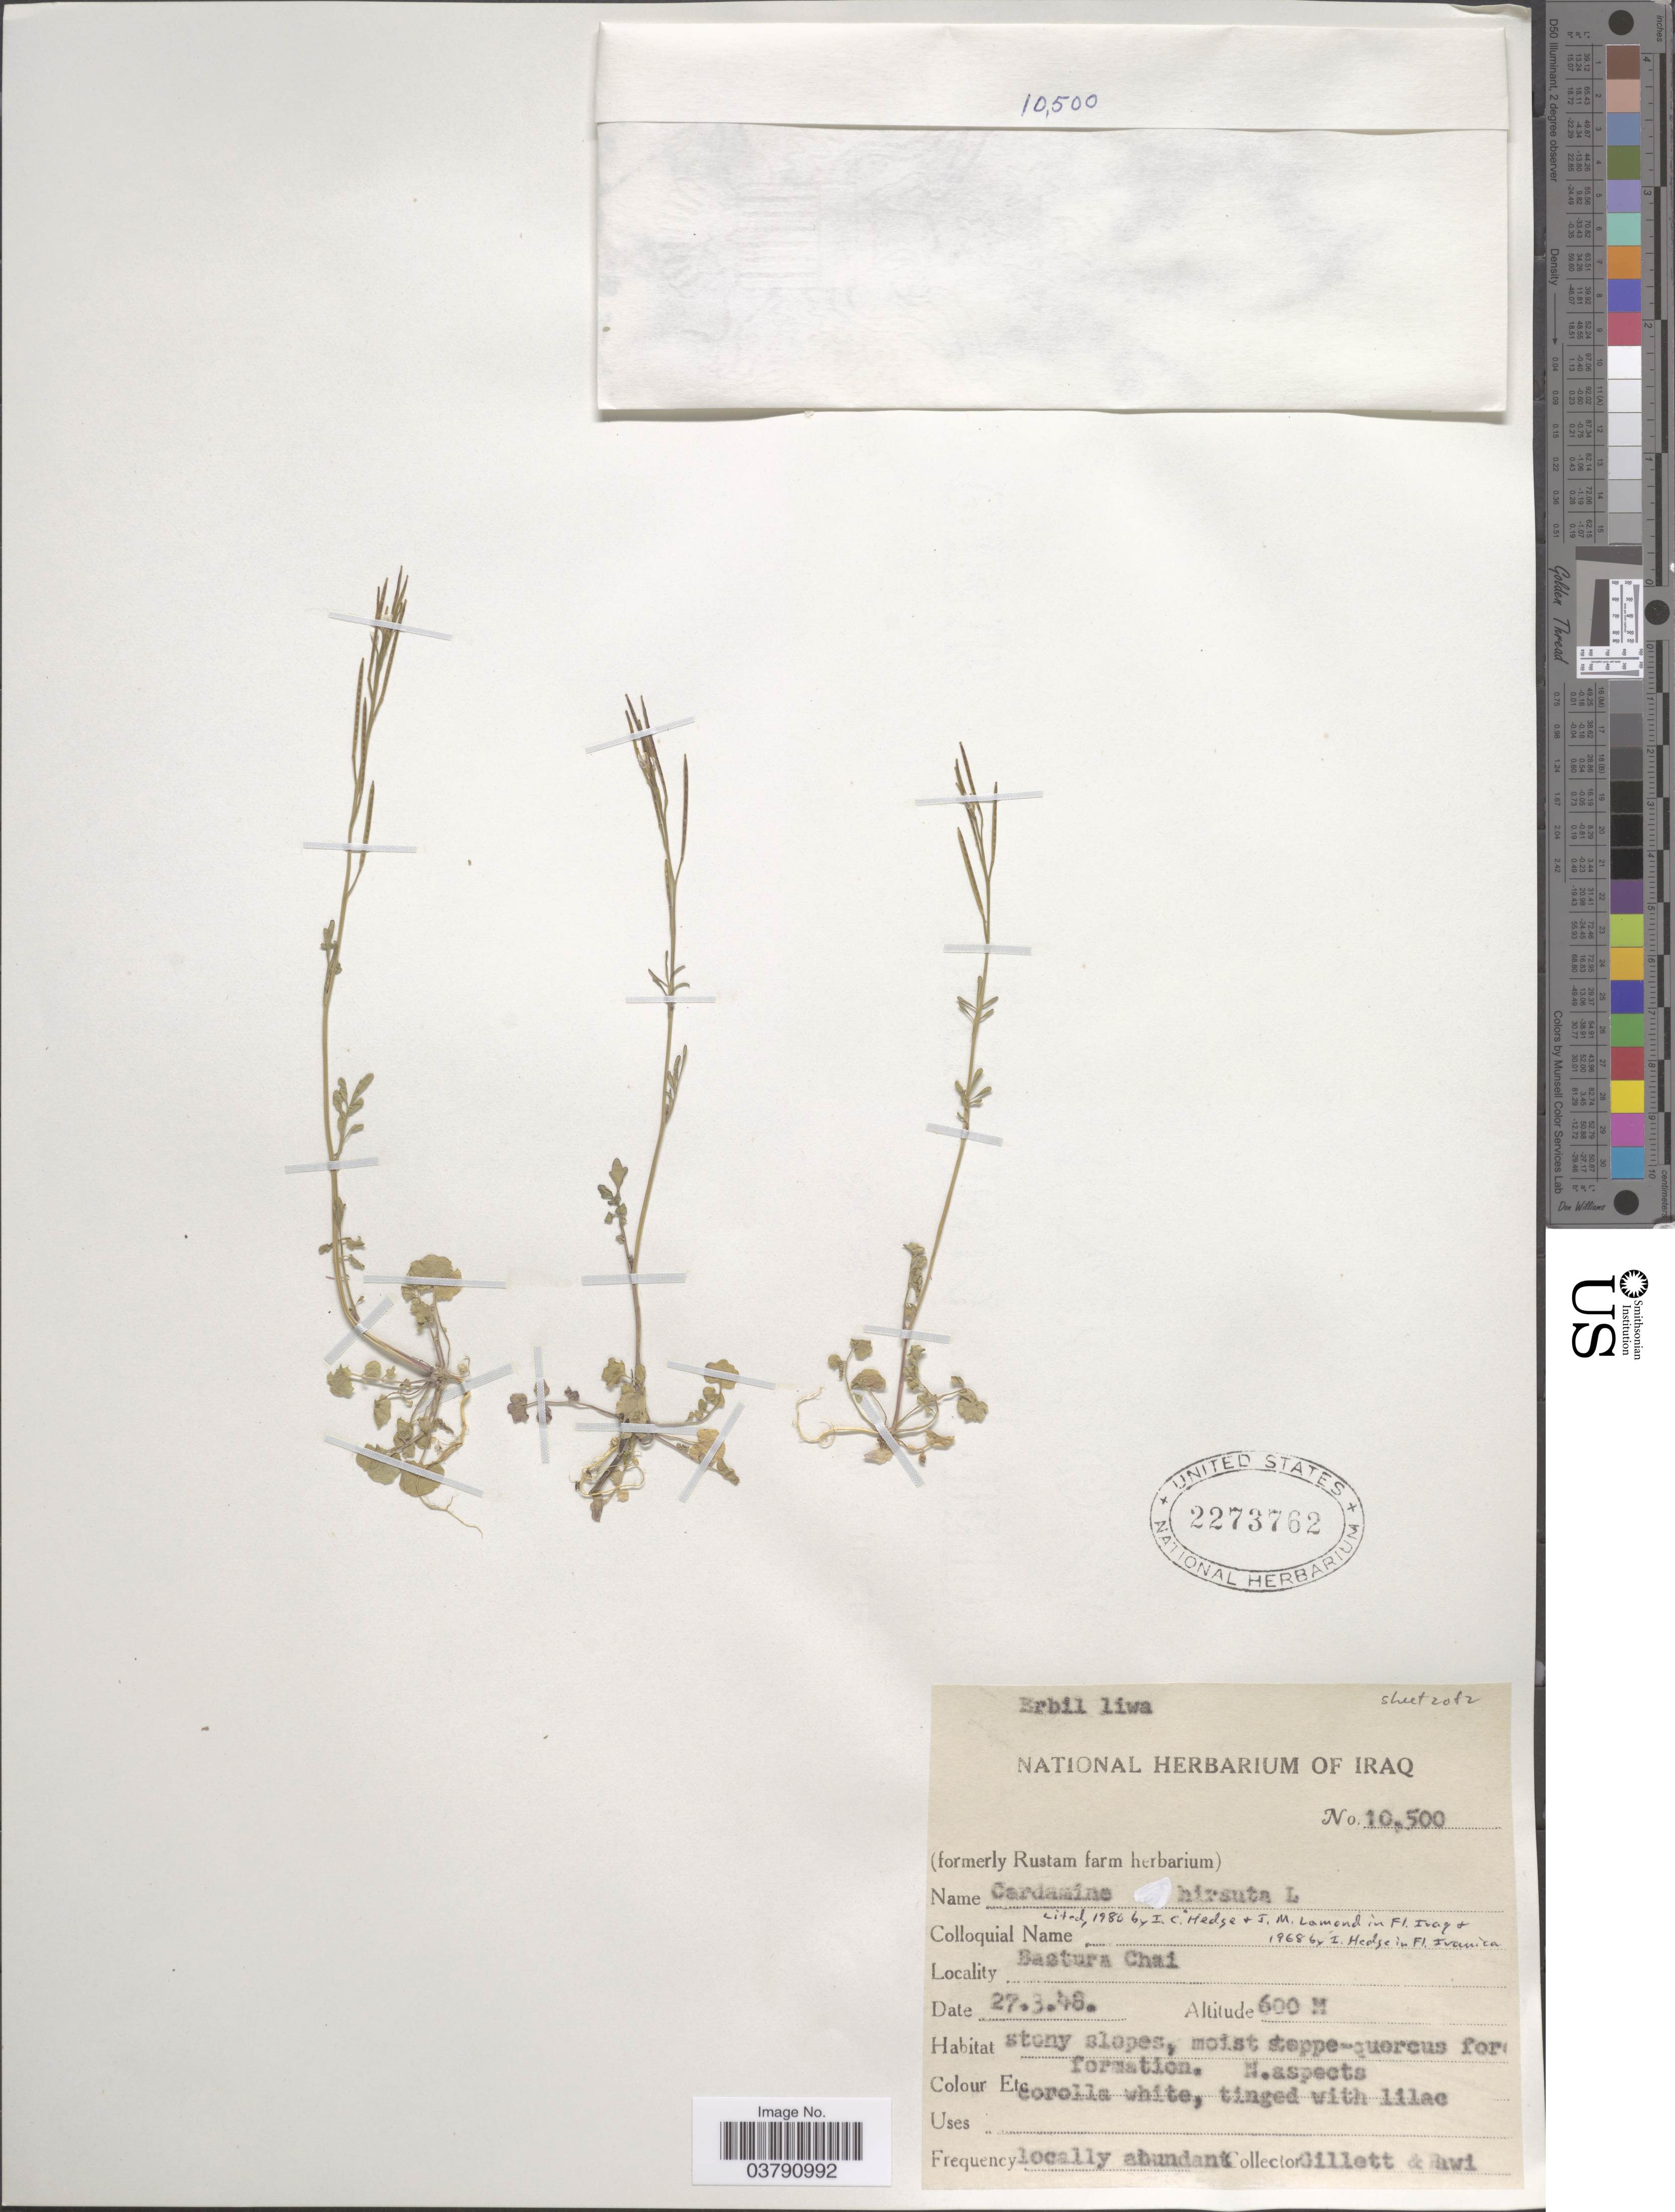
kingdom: Plantae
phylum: Tracheophyta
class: Magnoliopsida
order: Brassicales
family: Brassicaceae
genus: Cardamine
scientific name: Cardamine hirsuta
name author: L.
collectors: Gillett, -- & -. Rawi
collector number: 10500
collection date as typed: Transcribed d/m/y: 27/3/48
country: Iraq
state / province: Arbīl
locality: Erbil liwa. Bastura Chai.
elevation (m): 600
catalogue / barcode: US 2273762